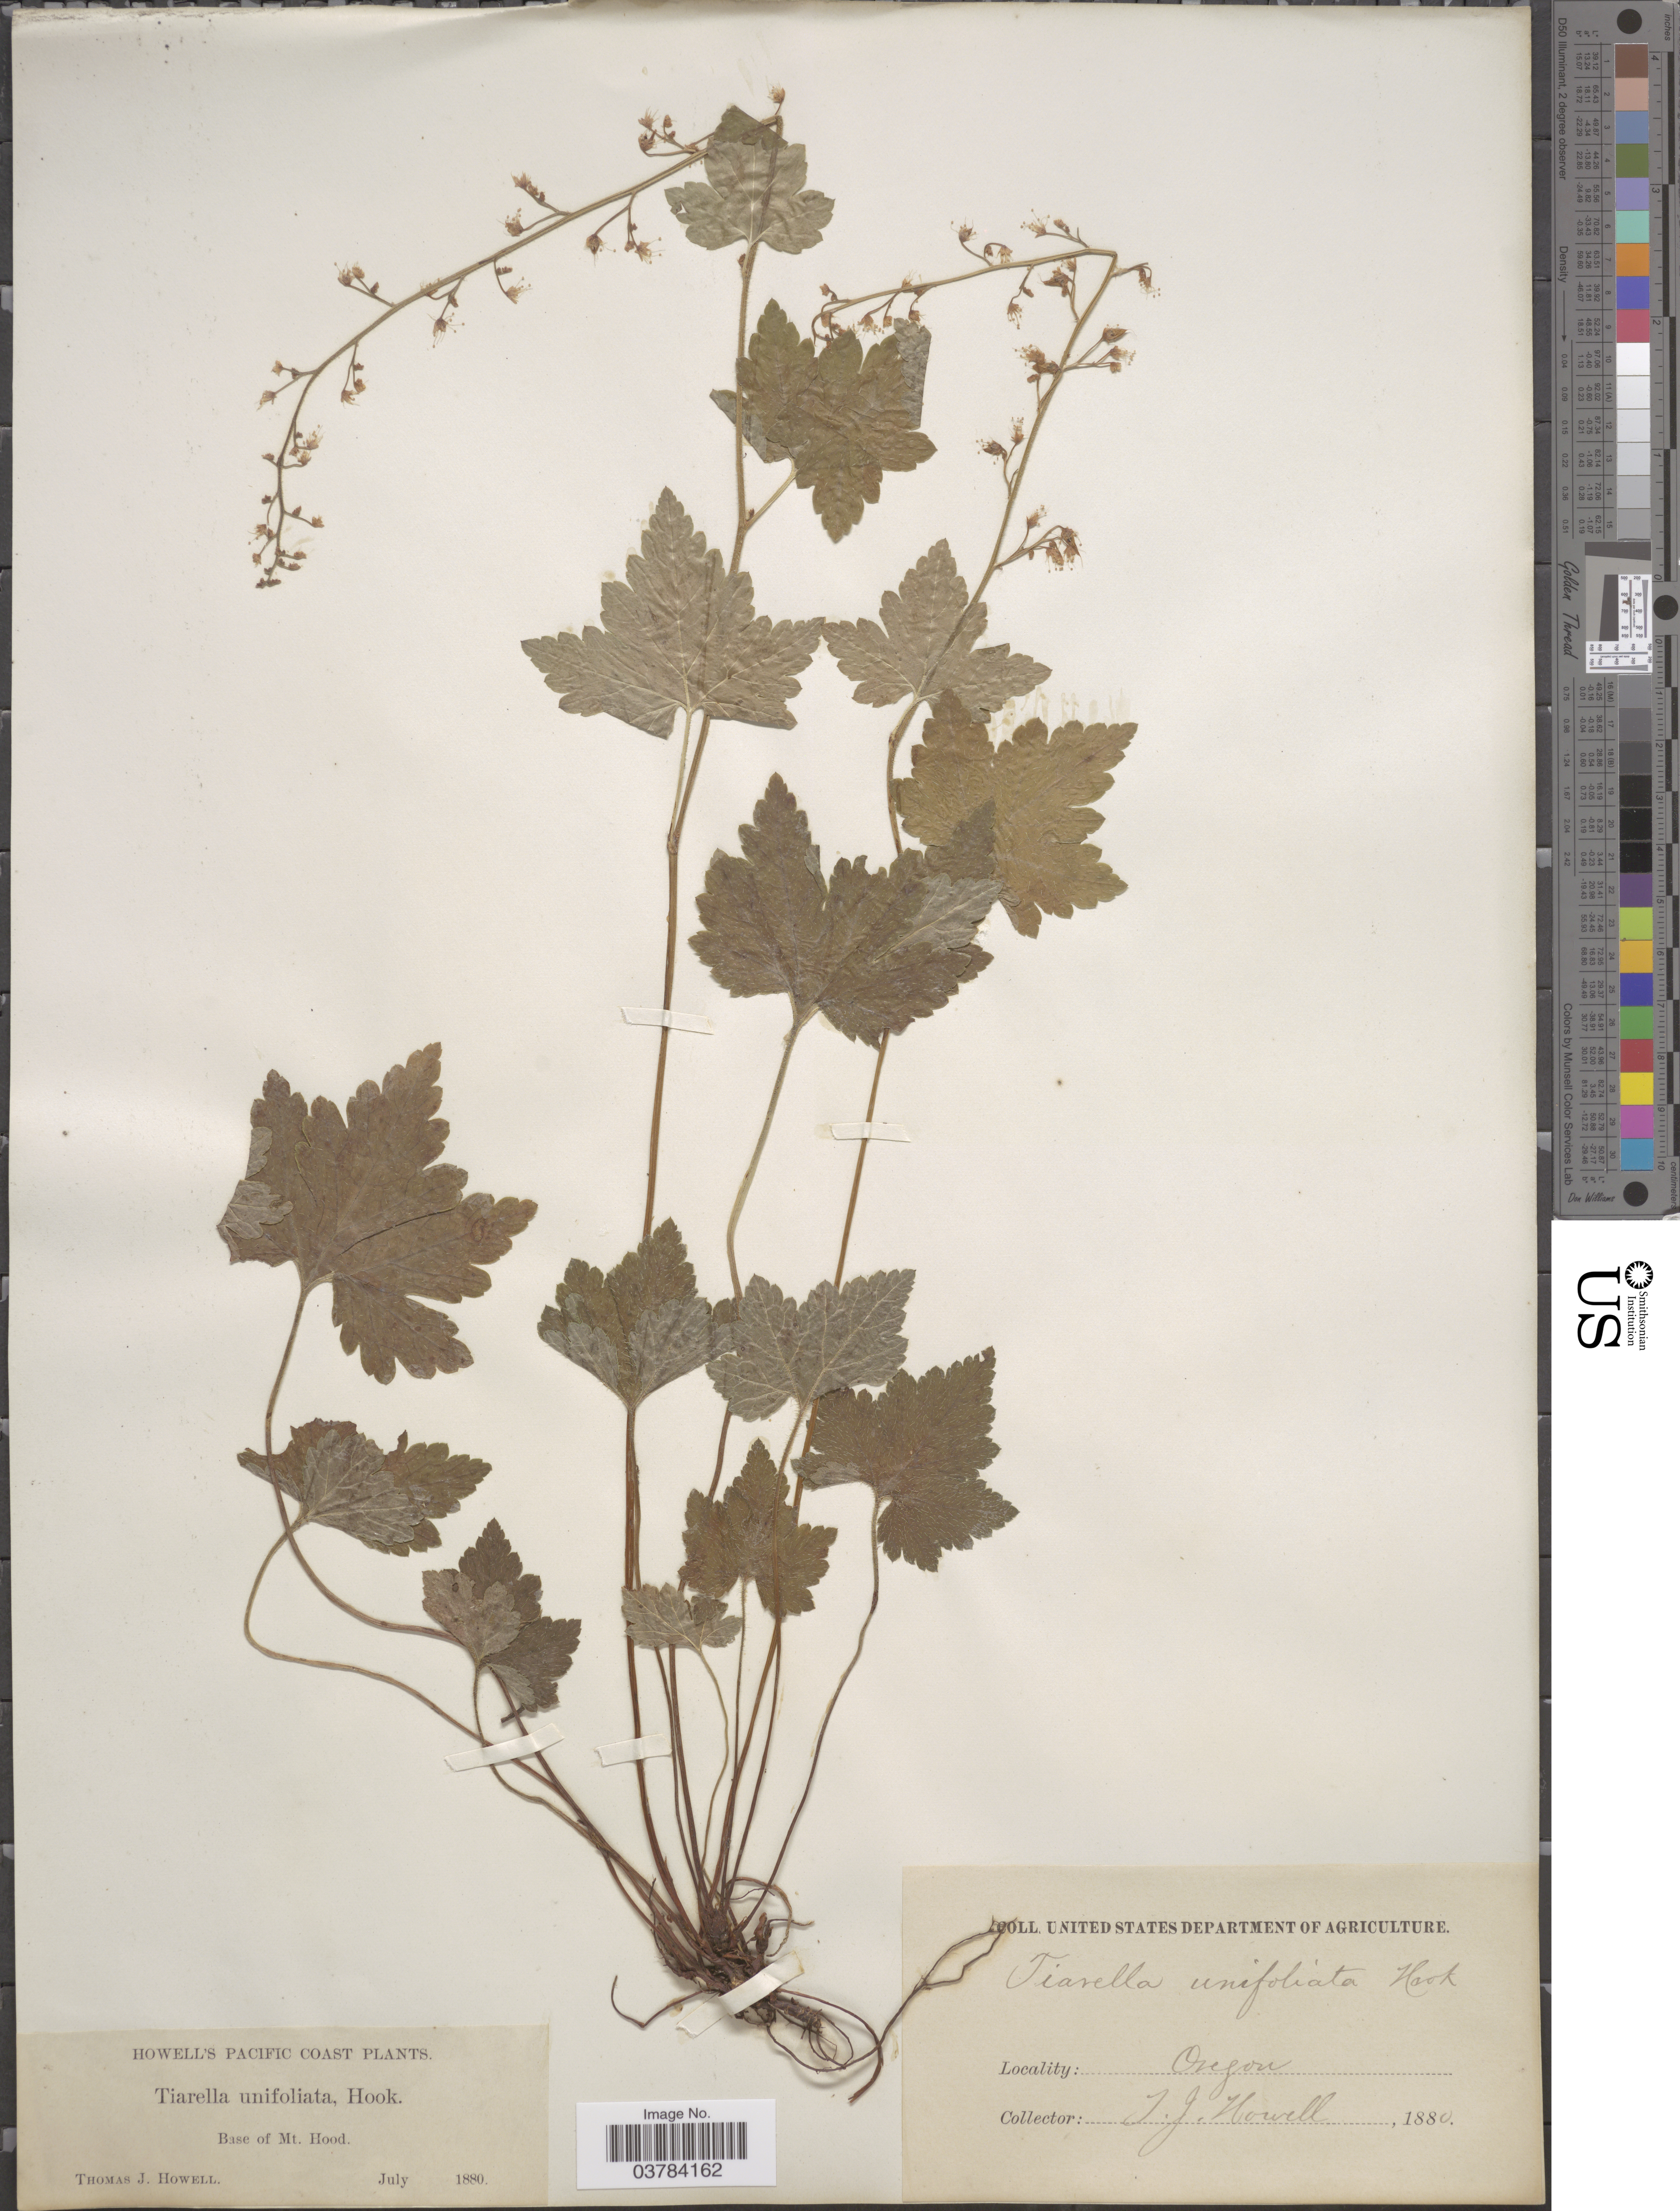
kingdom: Plantae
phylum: Tracheophyta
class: Magnoliopsida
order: Saxifragales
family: Saxifragaceae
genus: Tiarella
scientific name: Tiarella unifoliata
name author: Hook.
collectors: T. J. Howell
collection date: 1880-07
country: United States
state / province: Oregon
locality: Pacific Coast. Base of Mt. Hood.